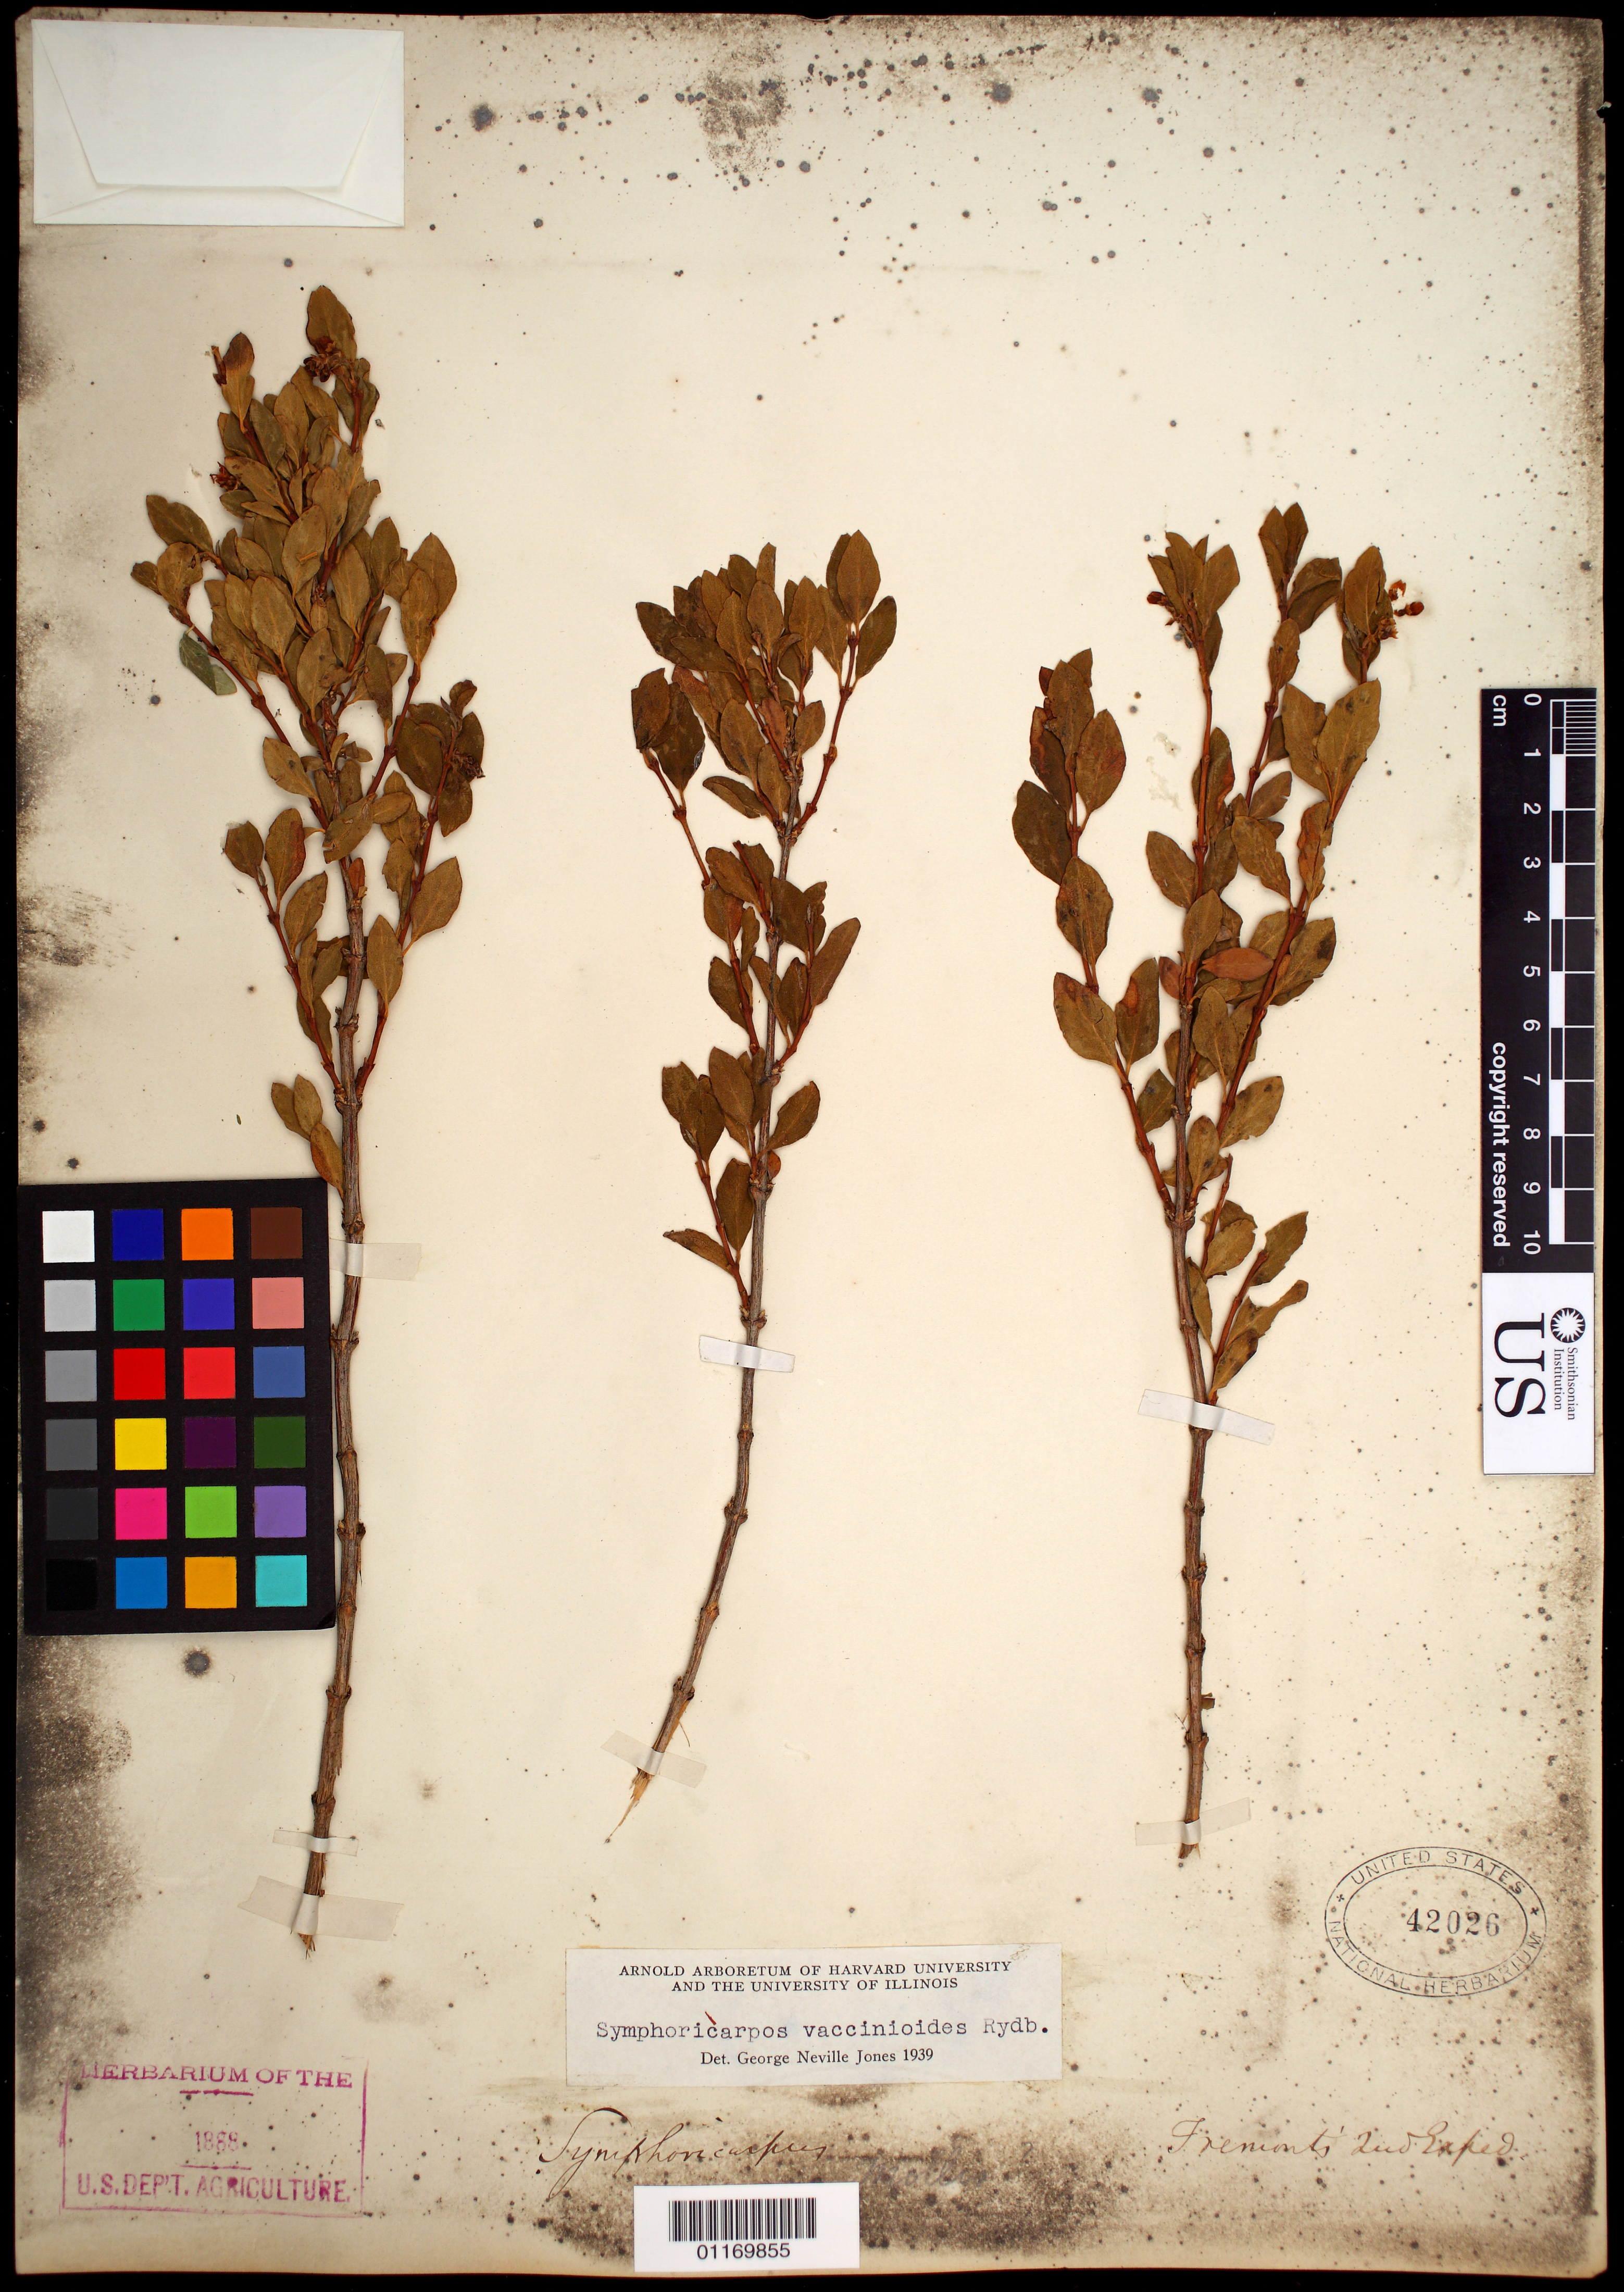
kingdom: Plantae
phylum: Tracheophyta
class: Magnoliopsida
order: Dipsacales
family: Caprifoliaceae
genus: Symphoricarpos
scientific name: Symphoricarpos vaccinioides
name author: Rydb.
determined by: Jones, G. N.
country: United States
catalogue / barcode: US 42026